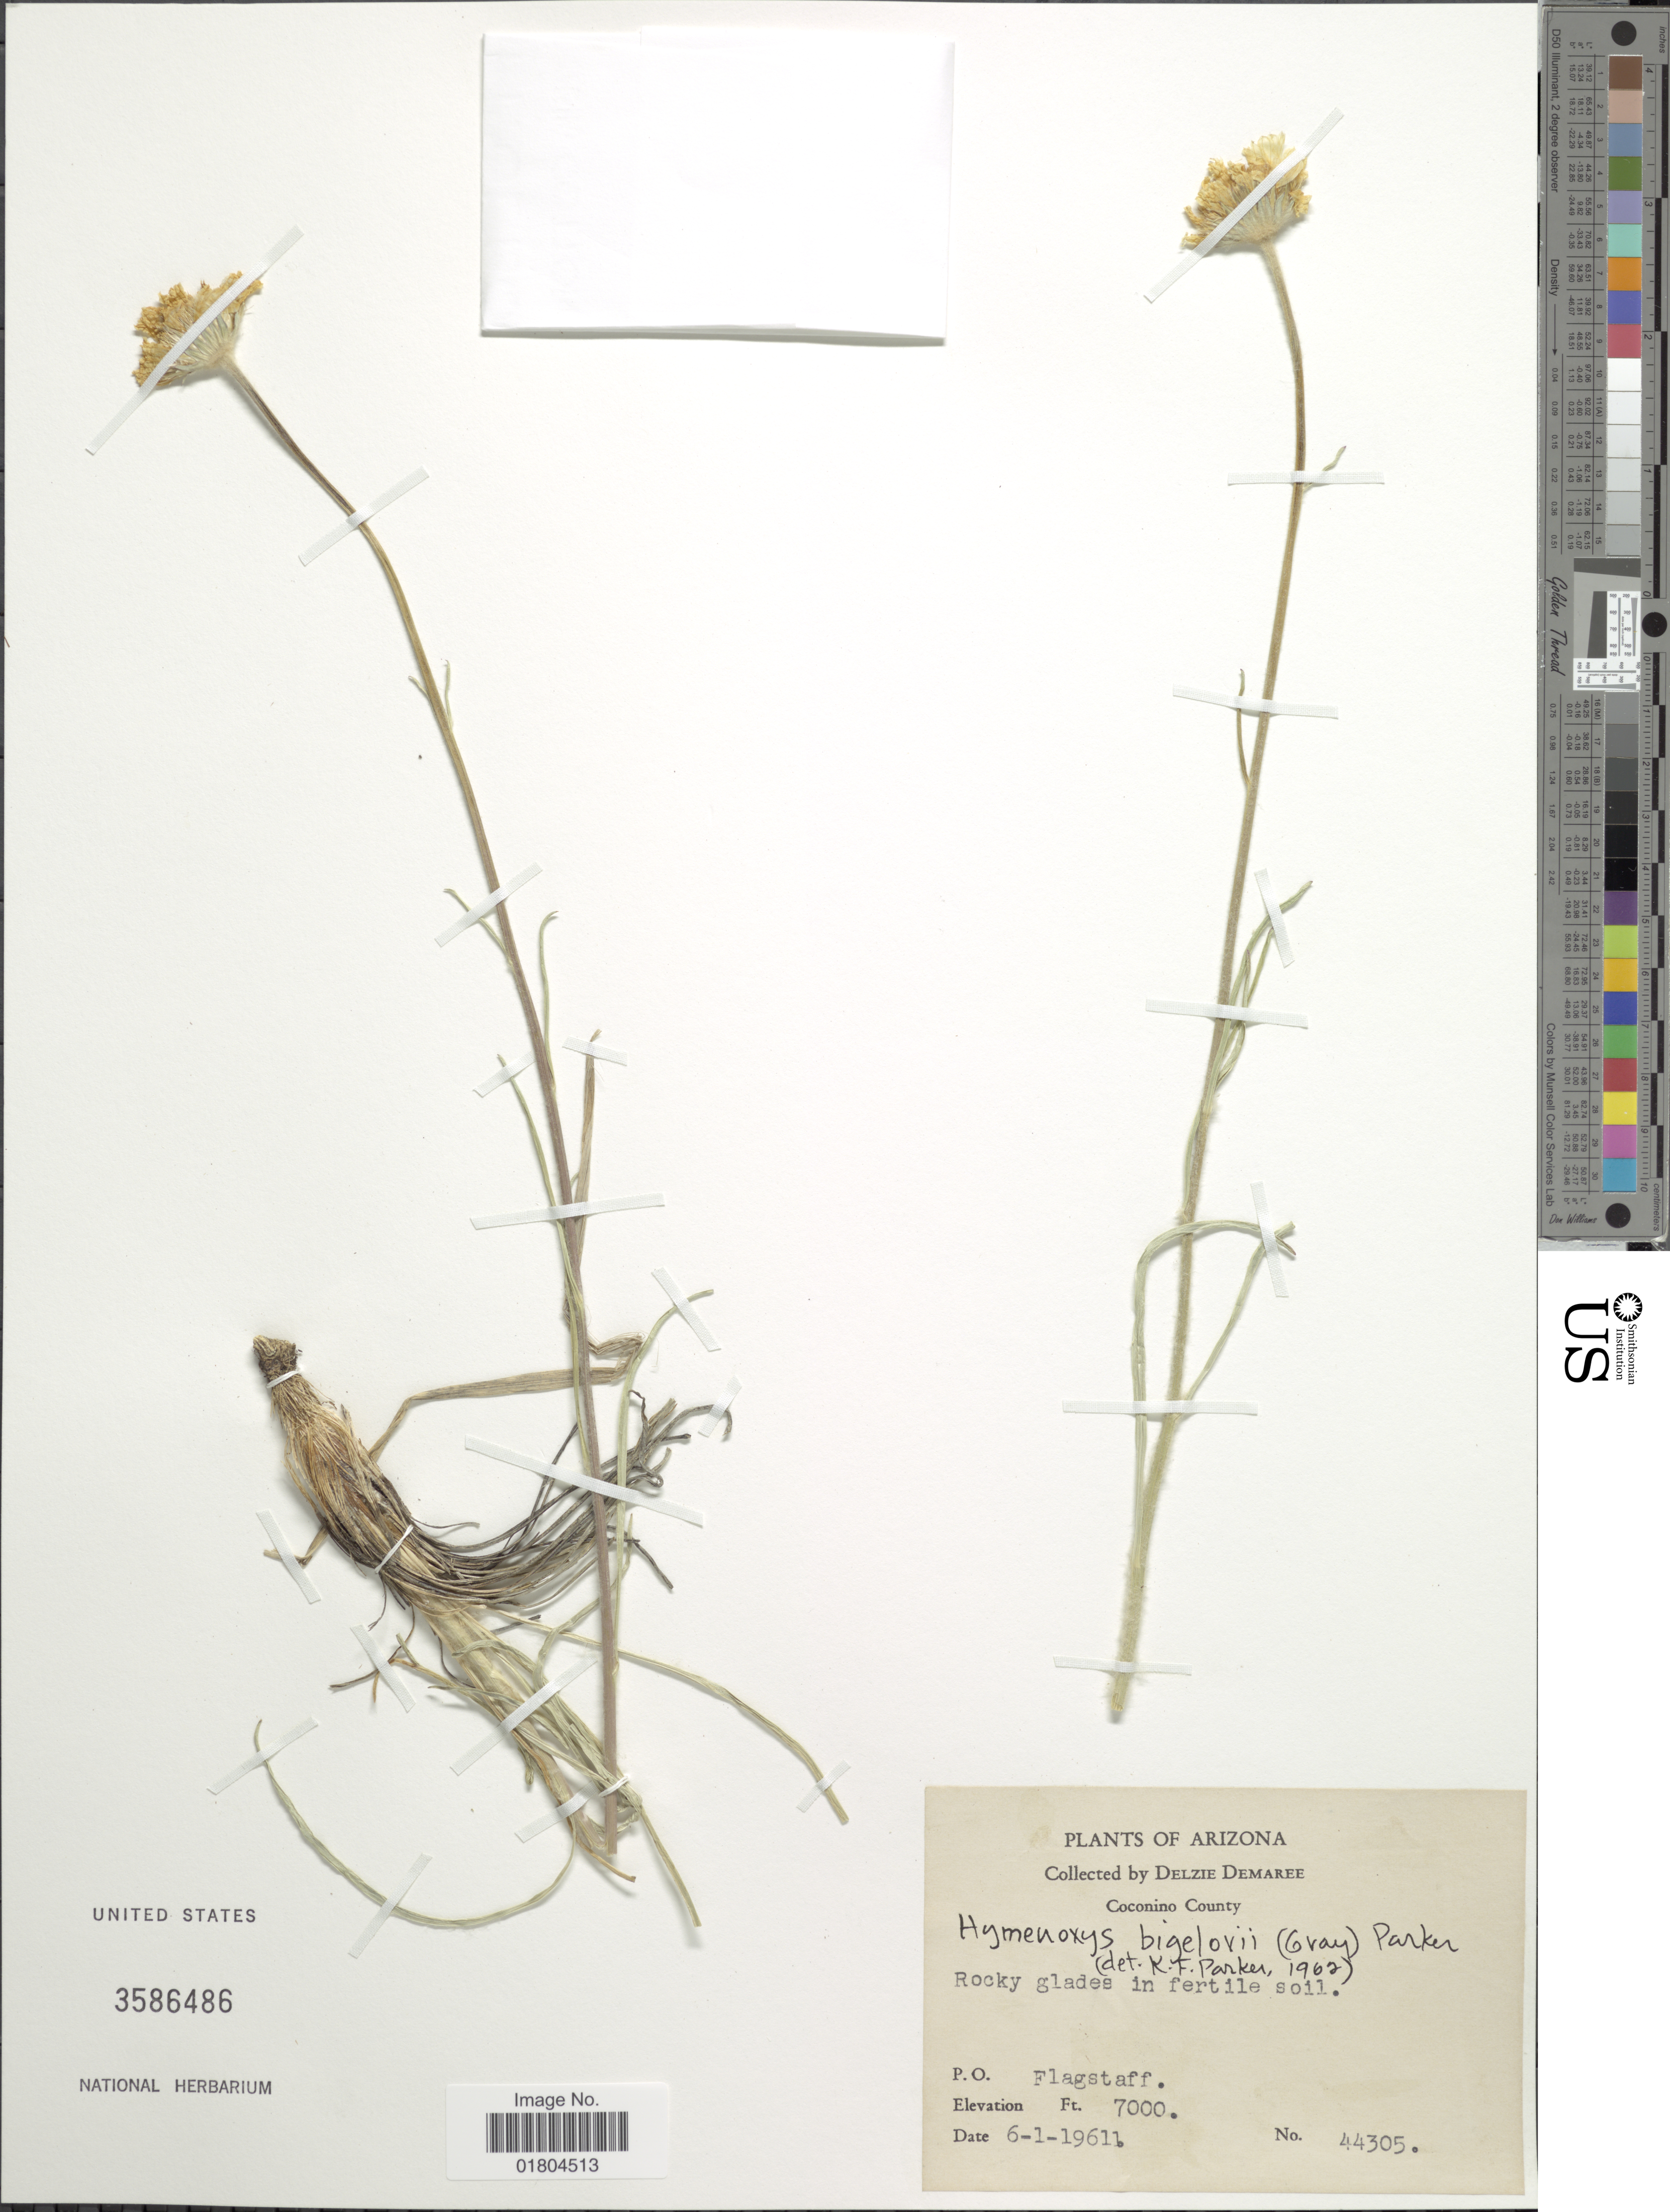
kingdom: Plantae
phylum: Tracheophyta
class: Magnoliopsida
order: Asterales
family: Asteraceae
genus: Hymenoxys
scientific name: Hymenoxys bigelovii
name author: (A. Gray) K.F. Parker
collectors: D. Demaree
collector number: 44305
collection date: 1961-06-01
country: United States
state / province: Arizona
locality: Coconino County. P. O. Flagstaff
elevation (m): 2134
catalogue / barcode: US 3586486